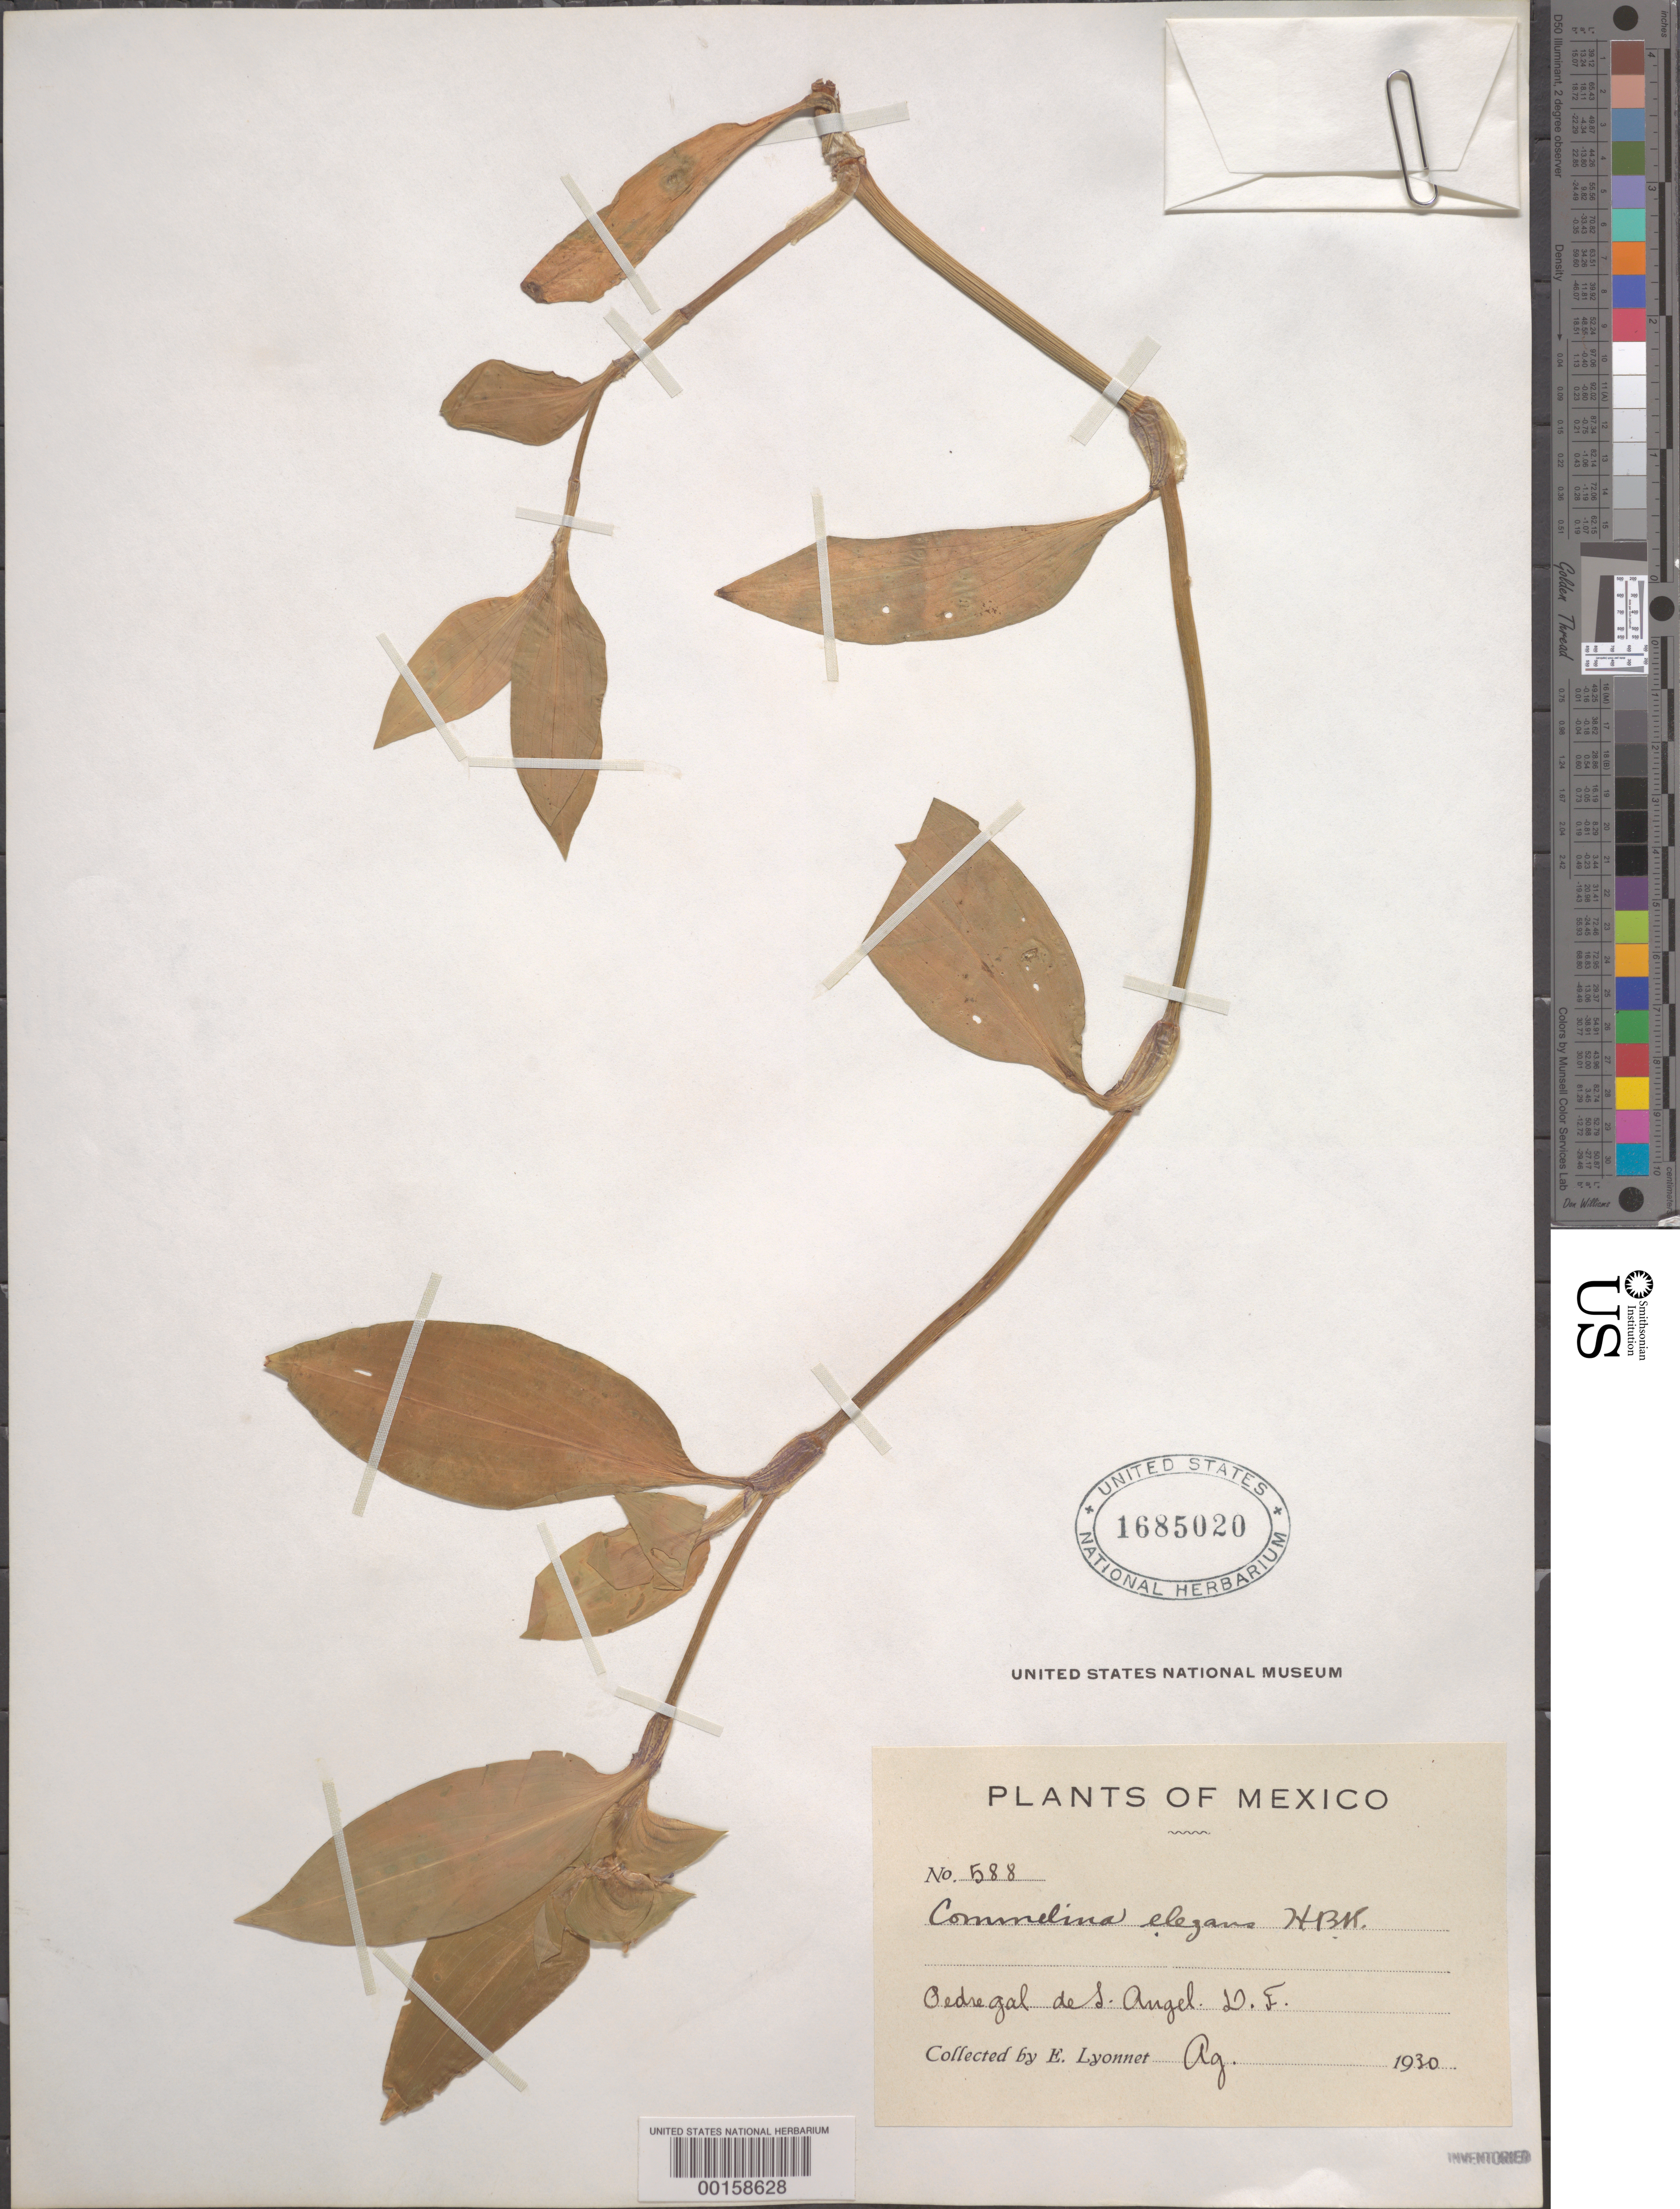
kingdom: Plantae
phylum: Tracheophyta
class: Liliopsida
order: Commelinales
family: Commelinaceae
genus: Commelina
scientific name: Commelina erecta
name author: L.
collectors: Bro. E. Lyonnet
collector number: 588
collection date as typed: Aug 1930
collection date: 1930-08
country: Mexico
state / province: Distrito Federal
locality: Pedregal de San Angel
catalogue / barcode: US 1685020